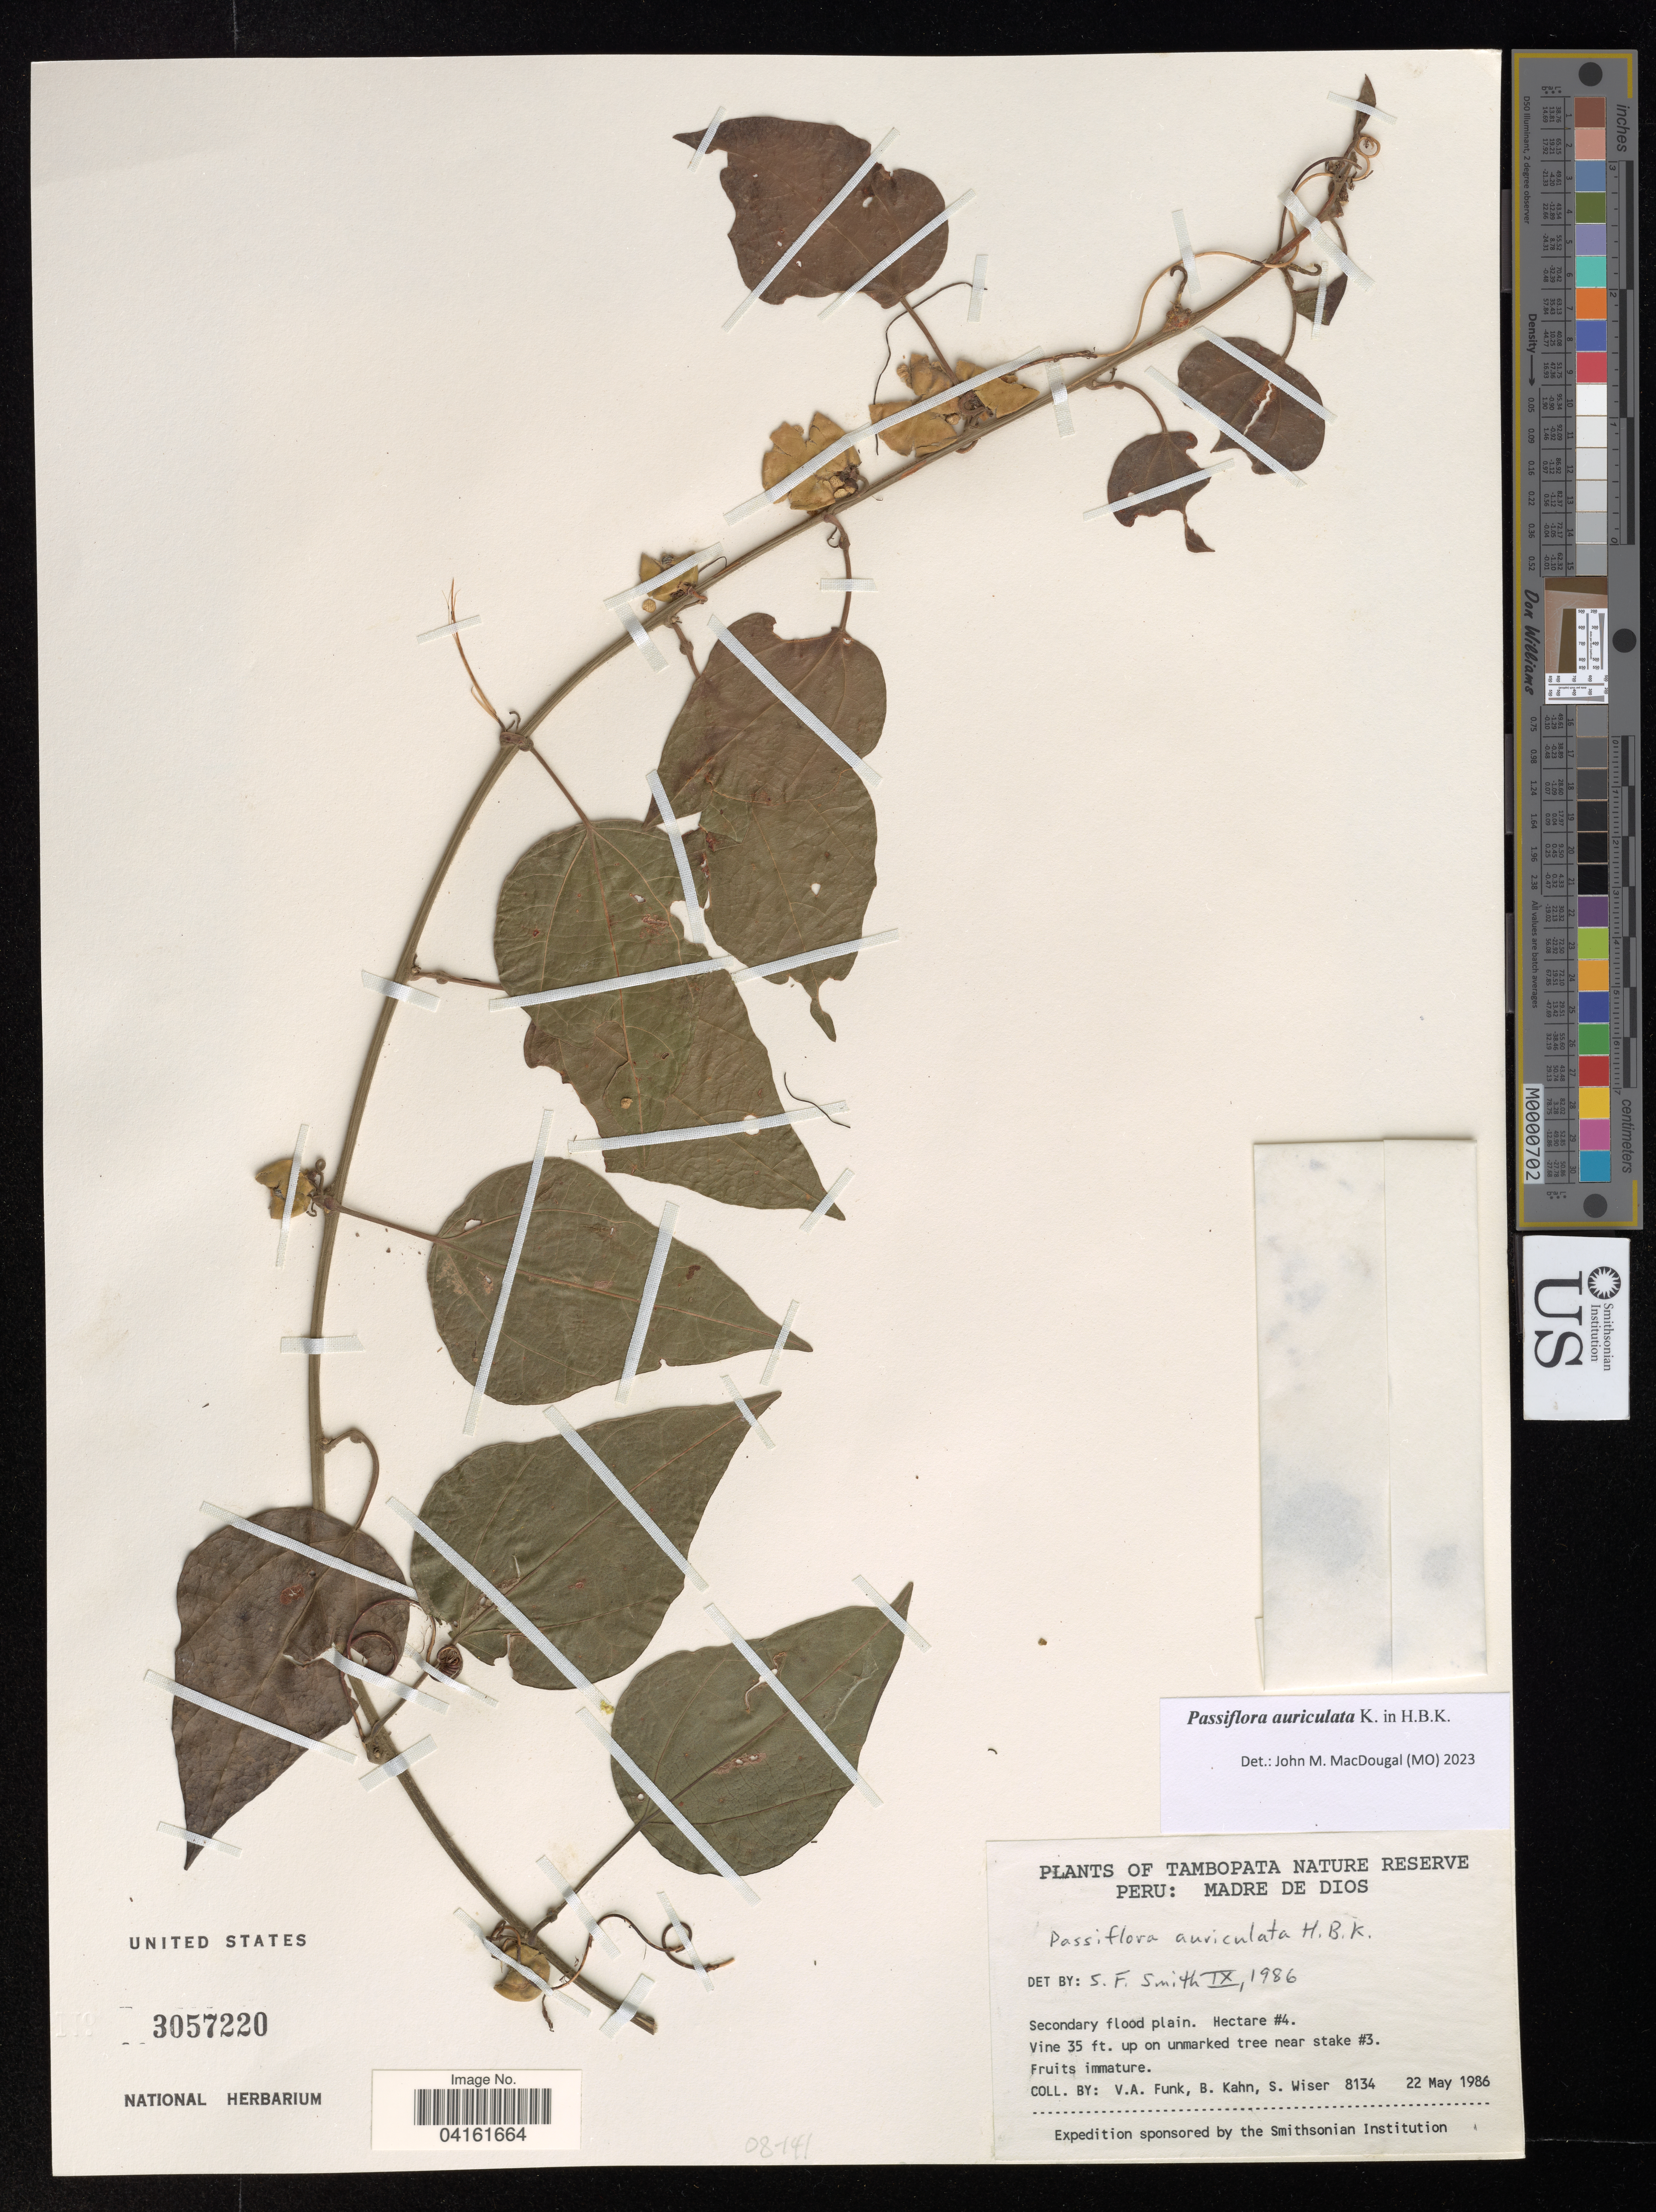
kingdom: Plantae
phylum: Tracheophyta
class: Magnoliopsida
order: Malpighiales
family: Passifloraceae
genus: Passiflora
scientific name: Passiflora auriculata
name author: Kunth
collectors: V. Funk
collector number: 8134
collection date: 1986-05-22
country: Peru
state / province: Madre de Dios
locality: Tambopata Nature Reserve. Up on unmarked tree near stake #3.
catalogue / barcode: US 3057220